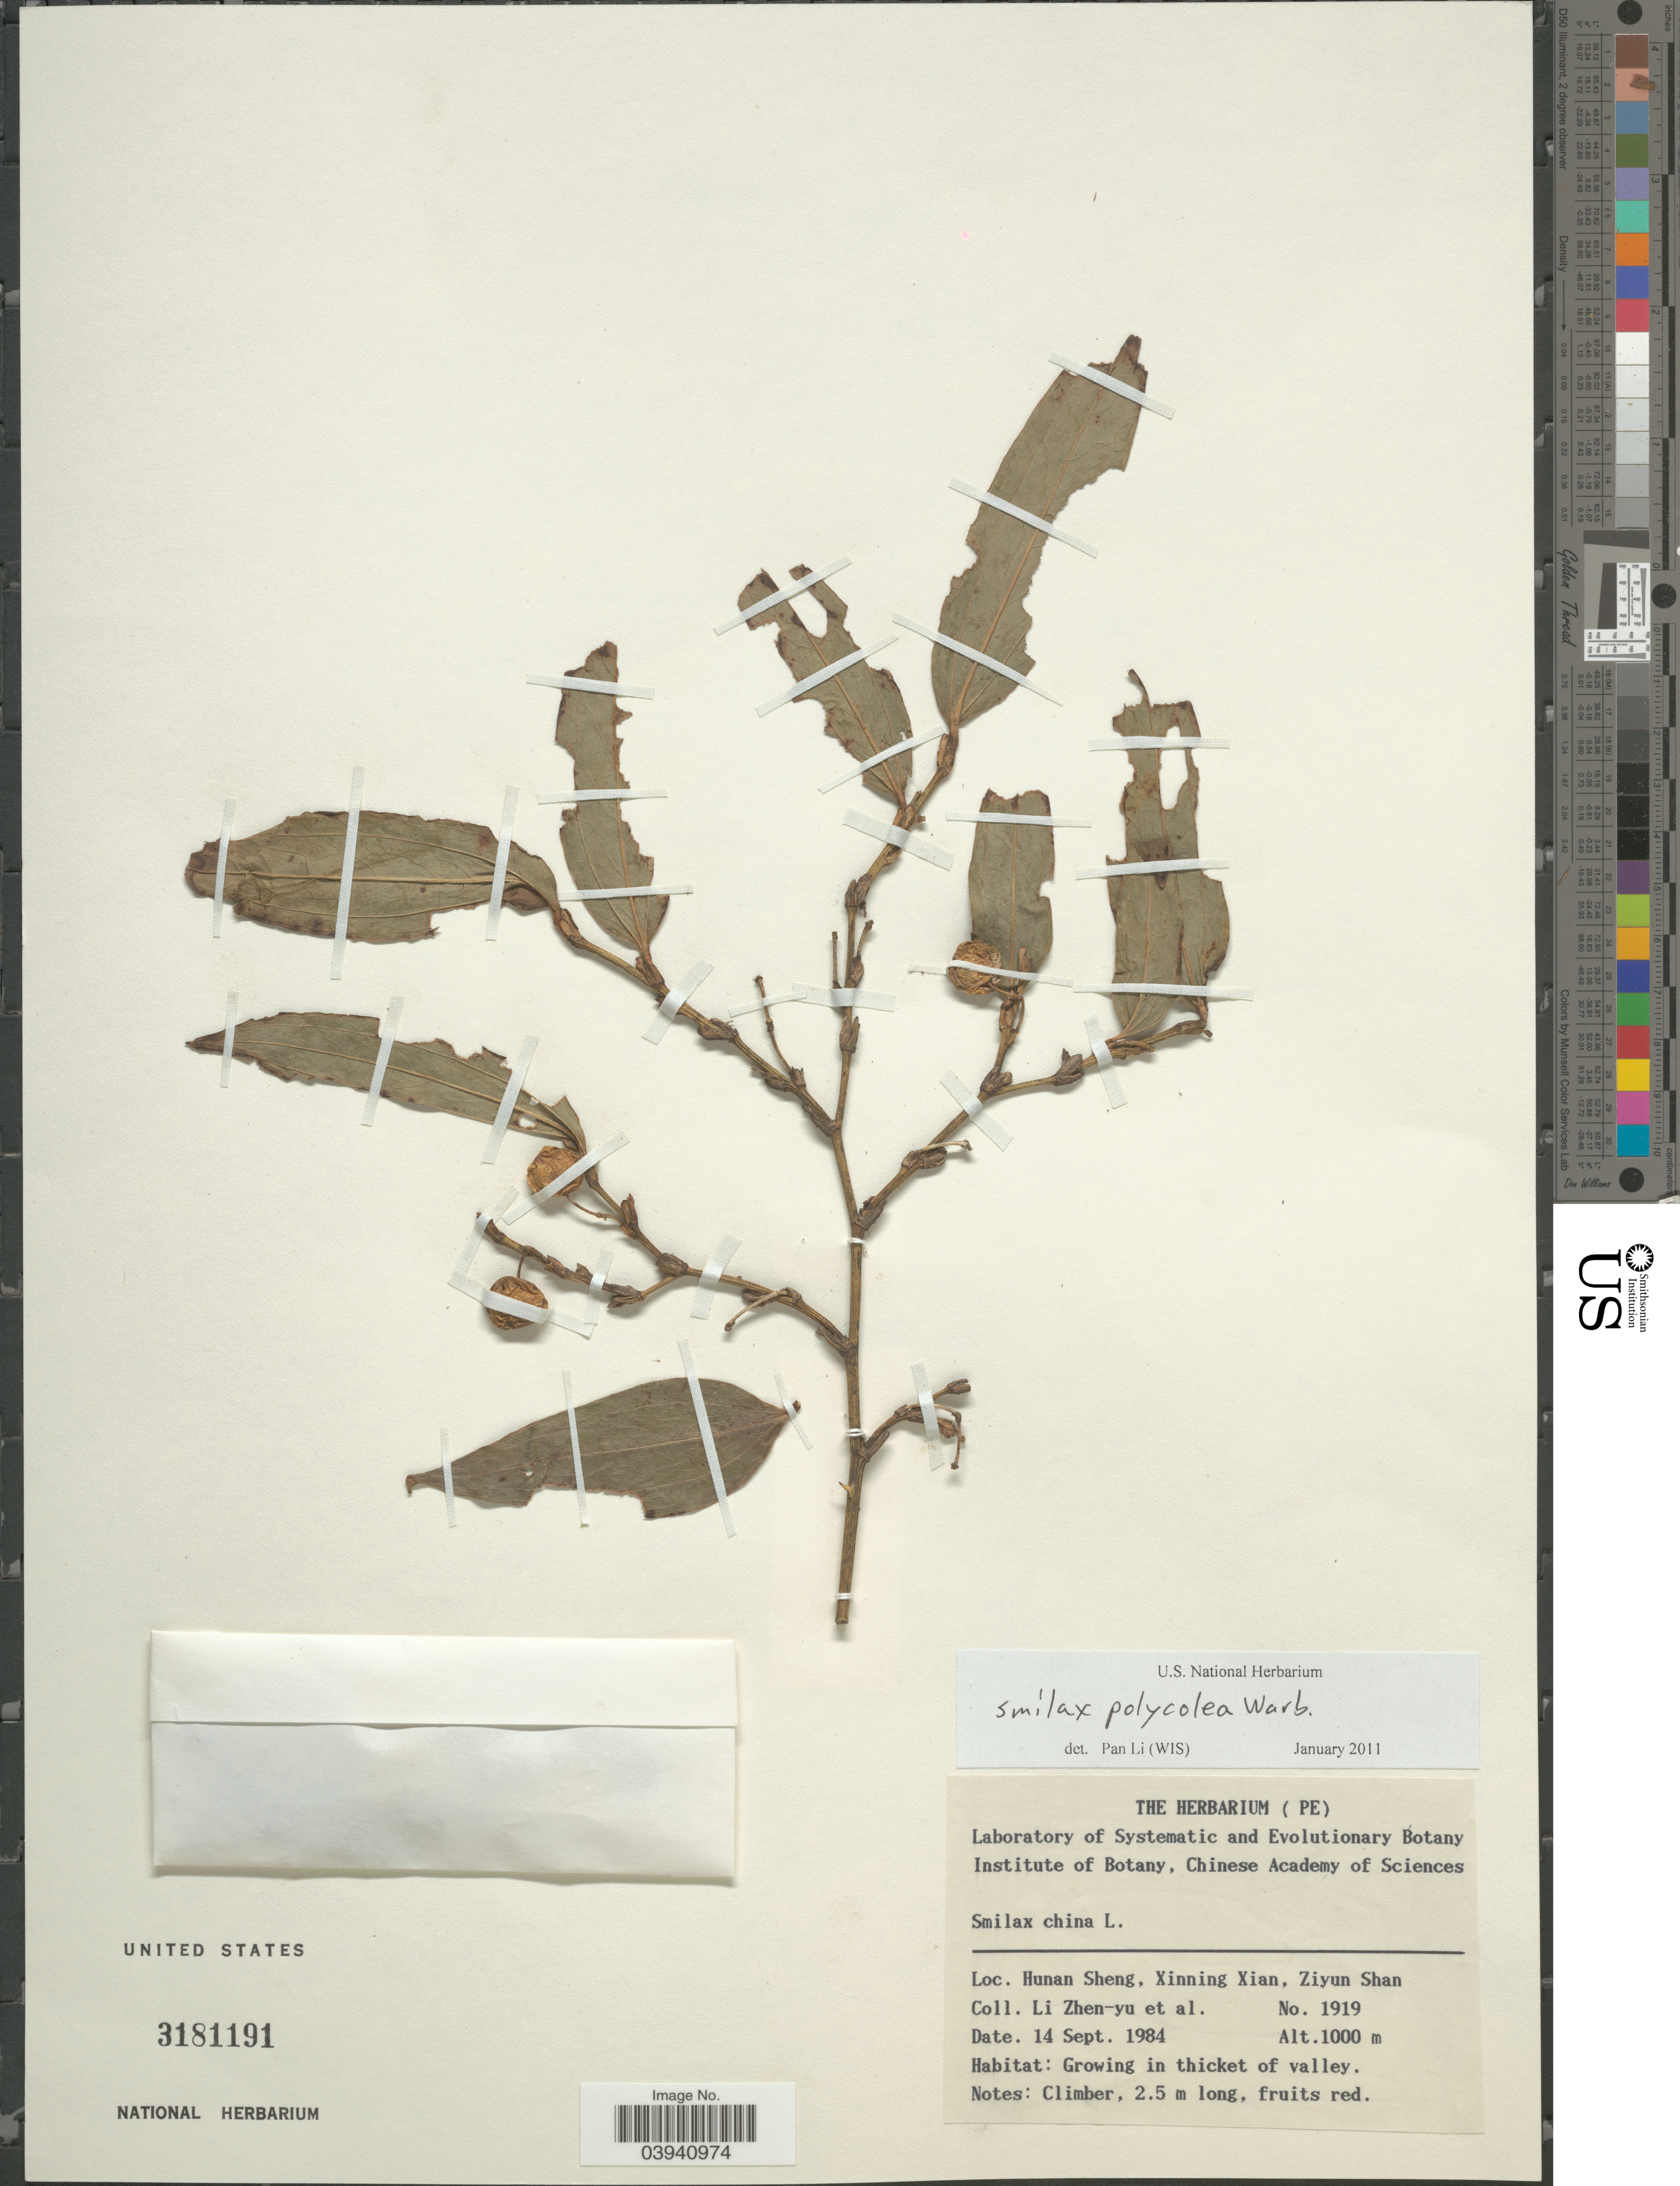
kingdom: Plantae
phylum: Tracheophyta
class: Liliopsida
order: Liliales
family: Smilacaceae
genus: Smilax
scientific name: Smilax polycolea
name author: Warb.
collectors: Z. Y. Li & et al.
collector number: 1919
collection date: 1984-09-14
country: China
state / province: Hunan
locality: Hunan Sheng, Xinning Xian, Ziyun Shan. In thicket of valley.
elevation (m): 1000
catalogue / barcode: US 3181191